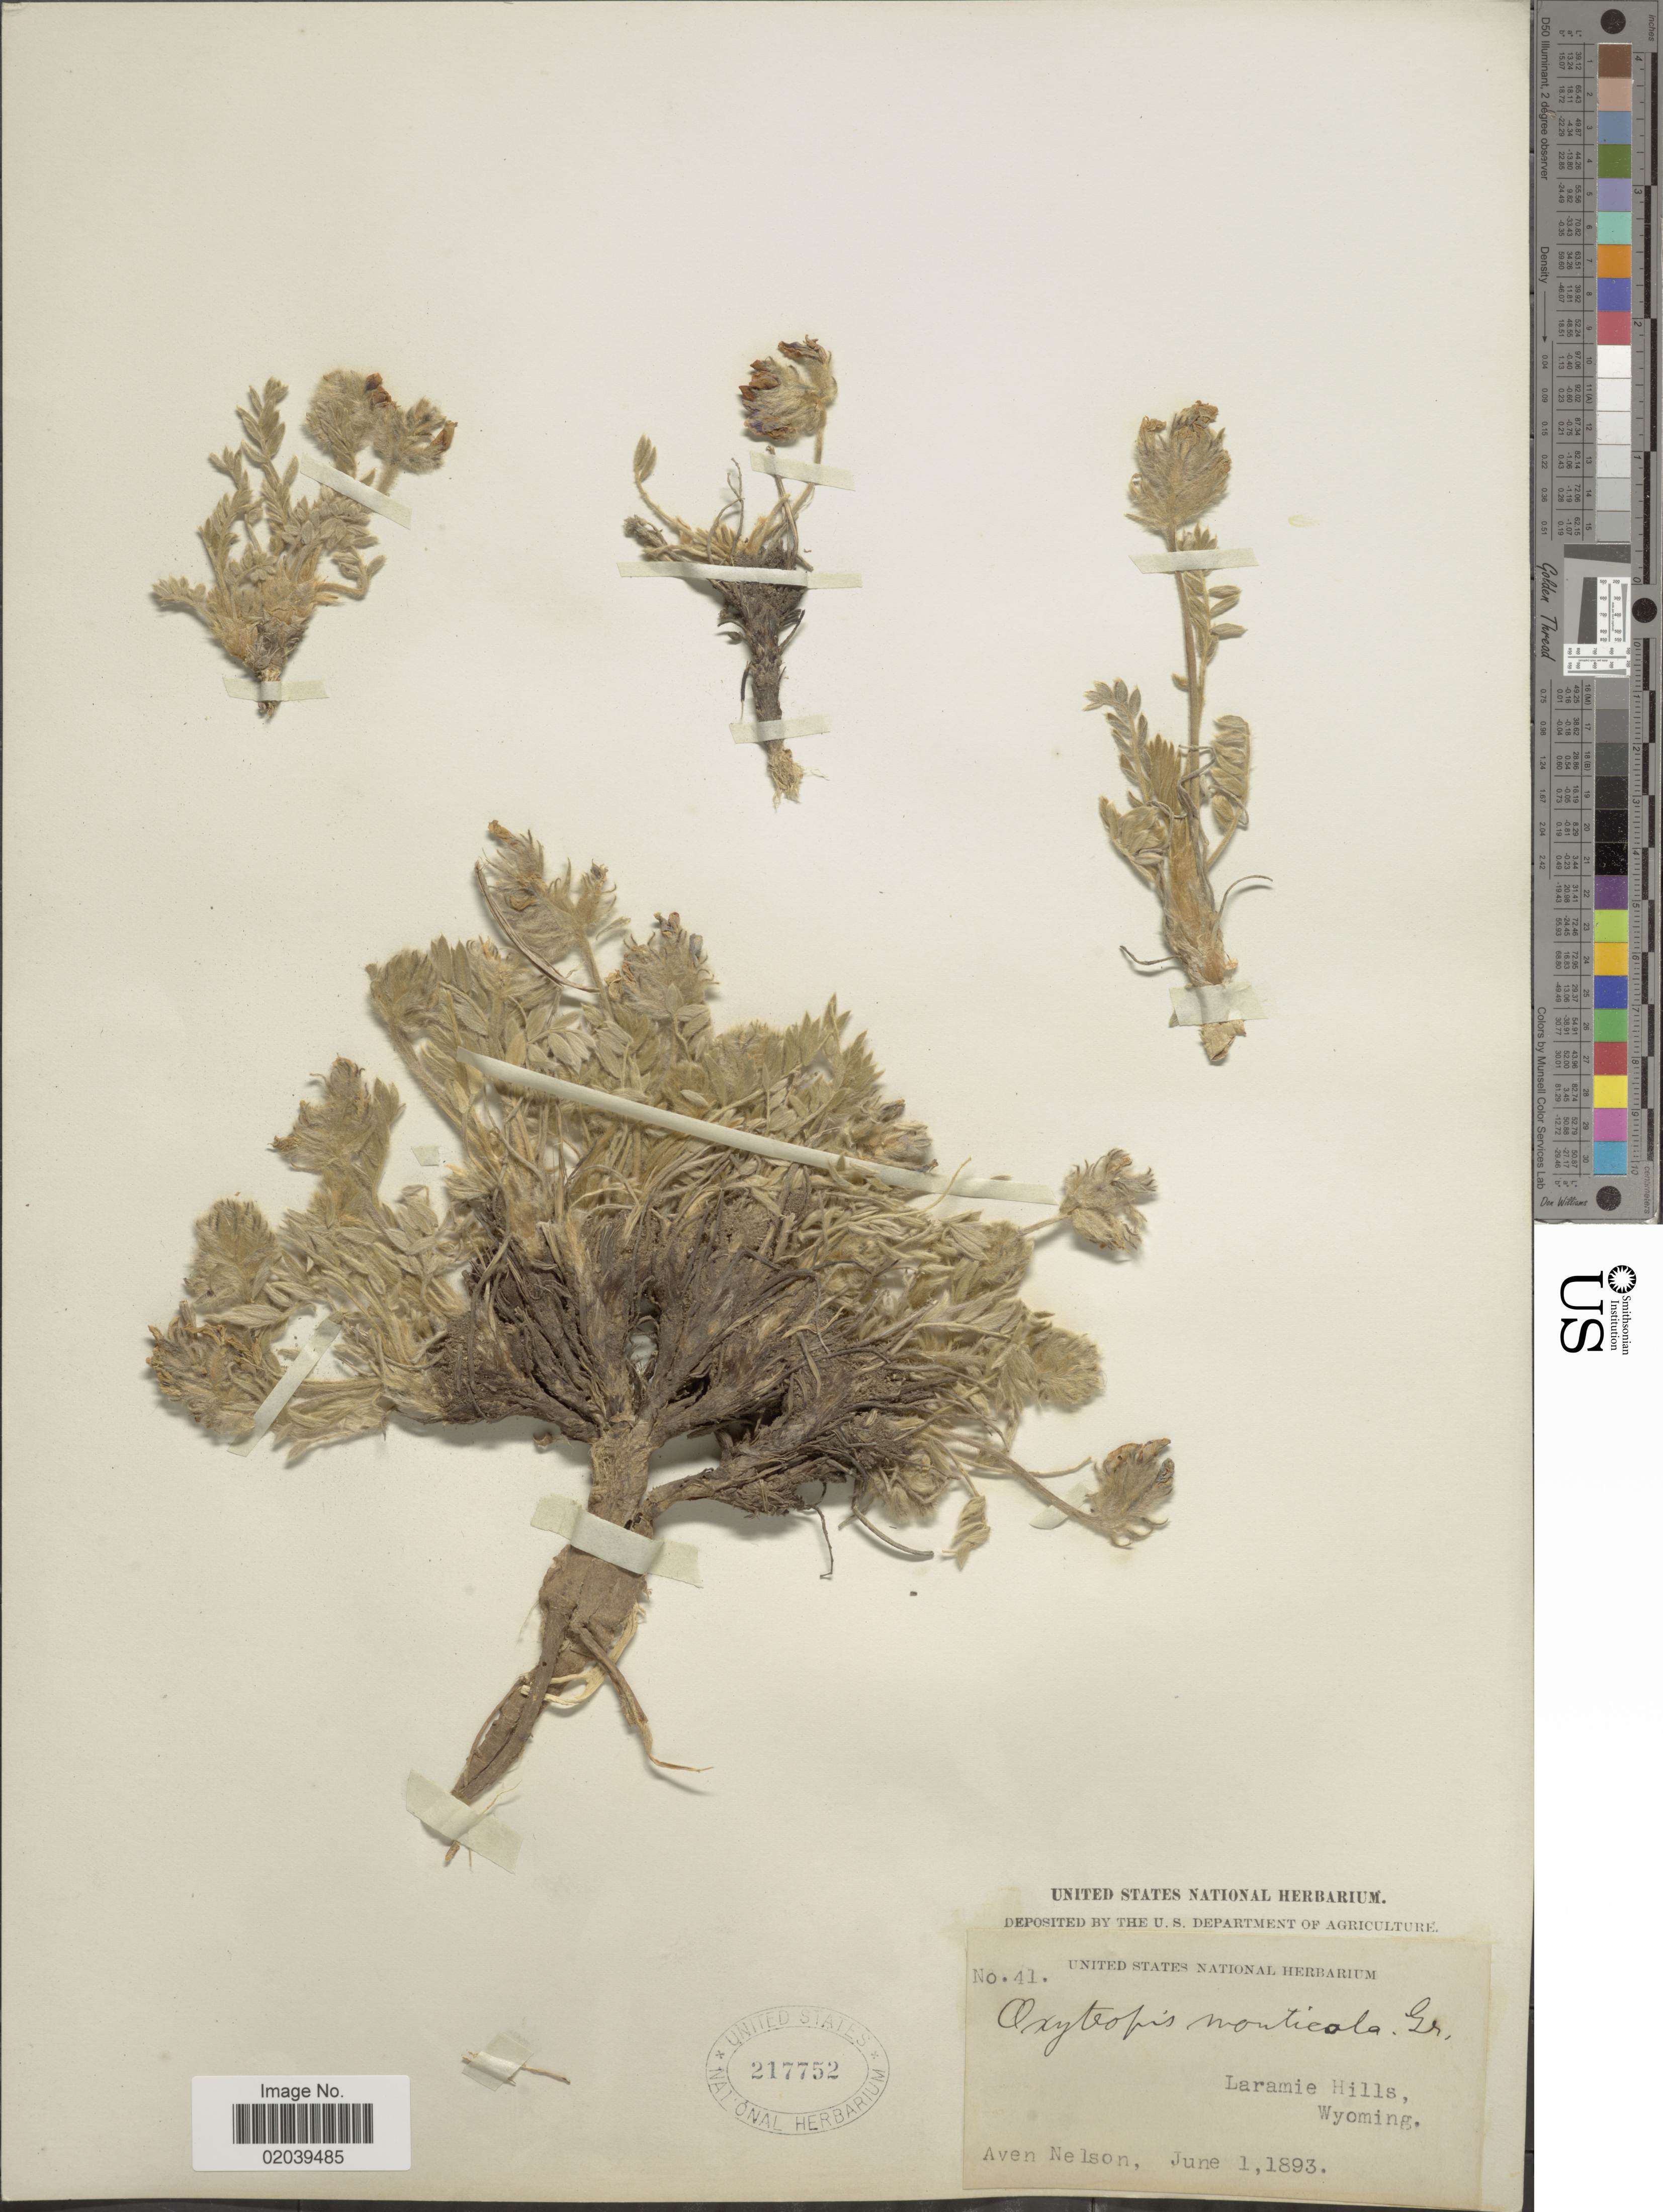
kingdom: Plantae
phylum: Tracheophyta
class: Magnoliopsida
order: Fabales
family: Fabaceae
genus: Oxytropis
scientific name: Oxytropis campestris var. gracilis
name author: (A. Nelson) Barneby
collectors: A. Nelson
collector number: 41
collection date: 1893-06-01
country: United States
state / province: Wyoming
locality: Laramie Hills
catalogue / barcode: US 217752